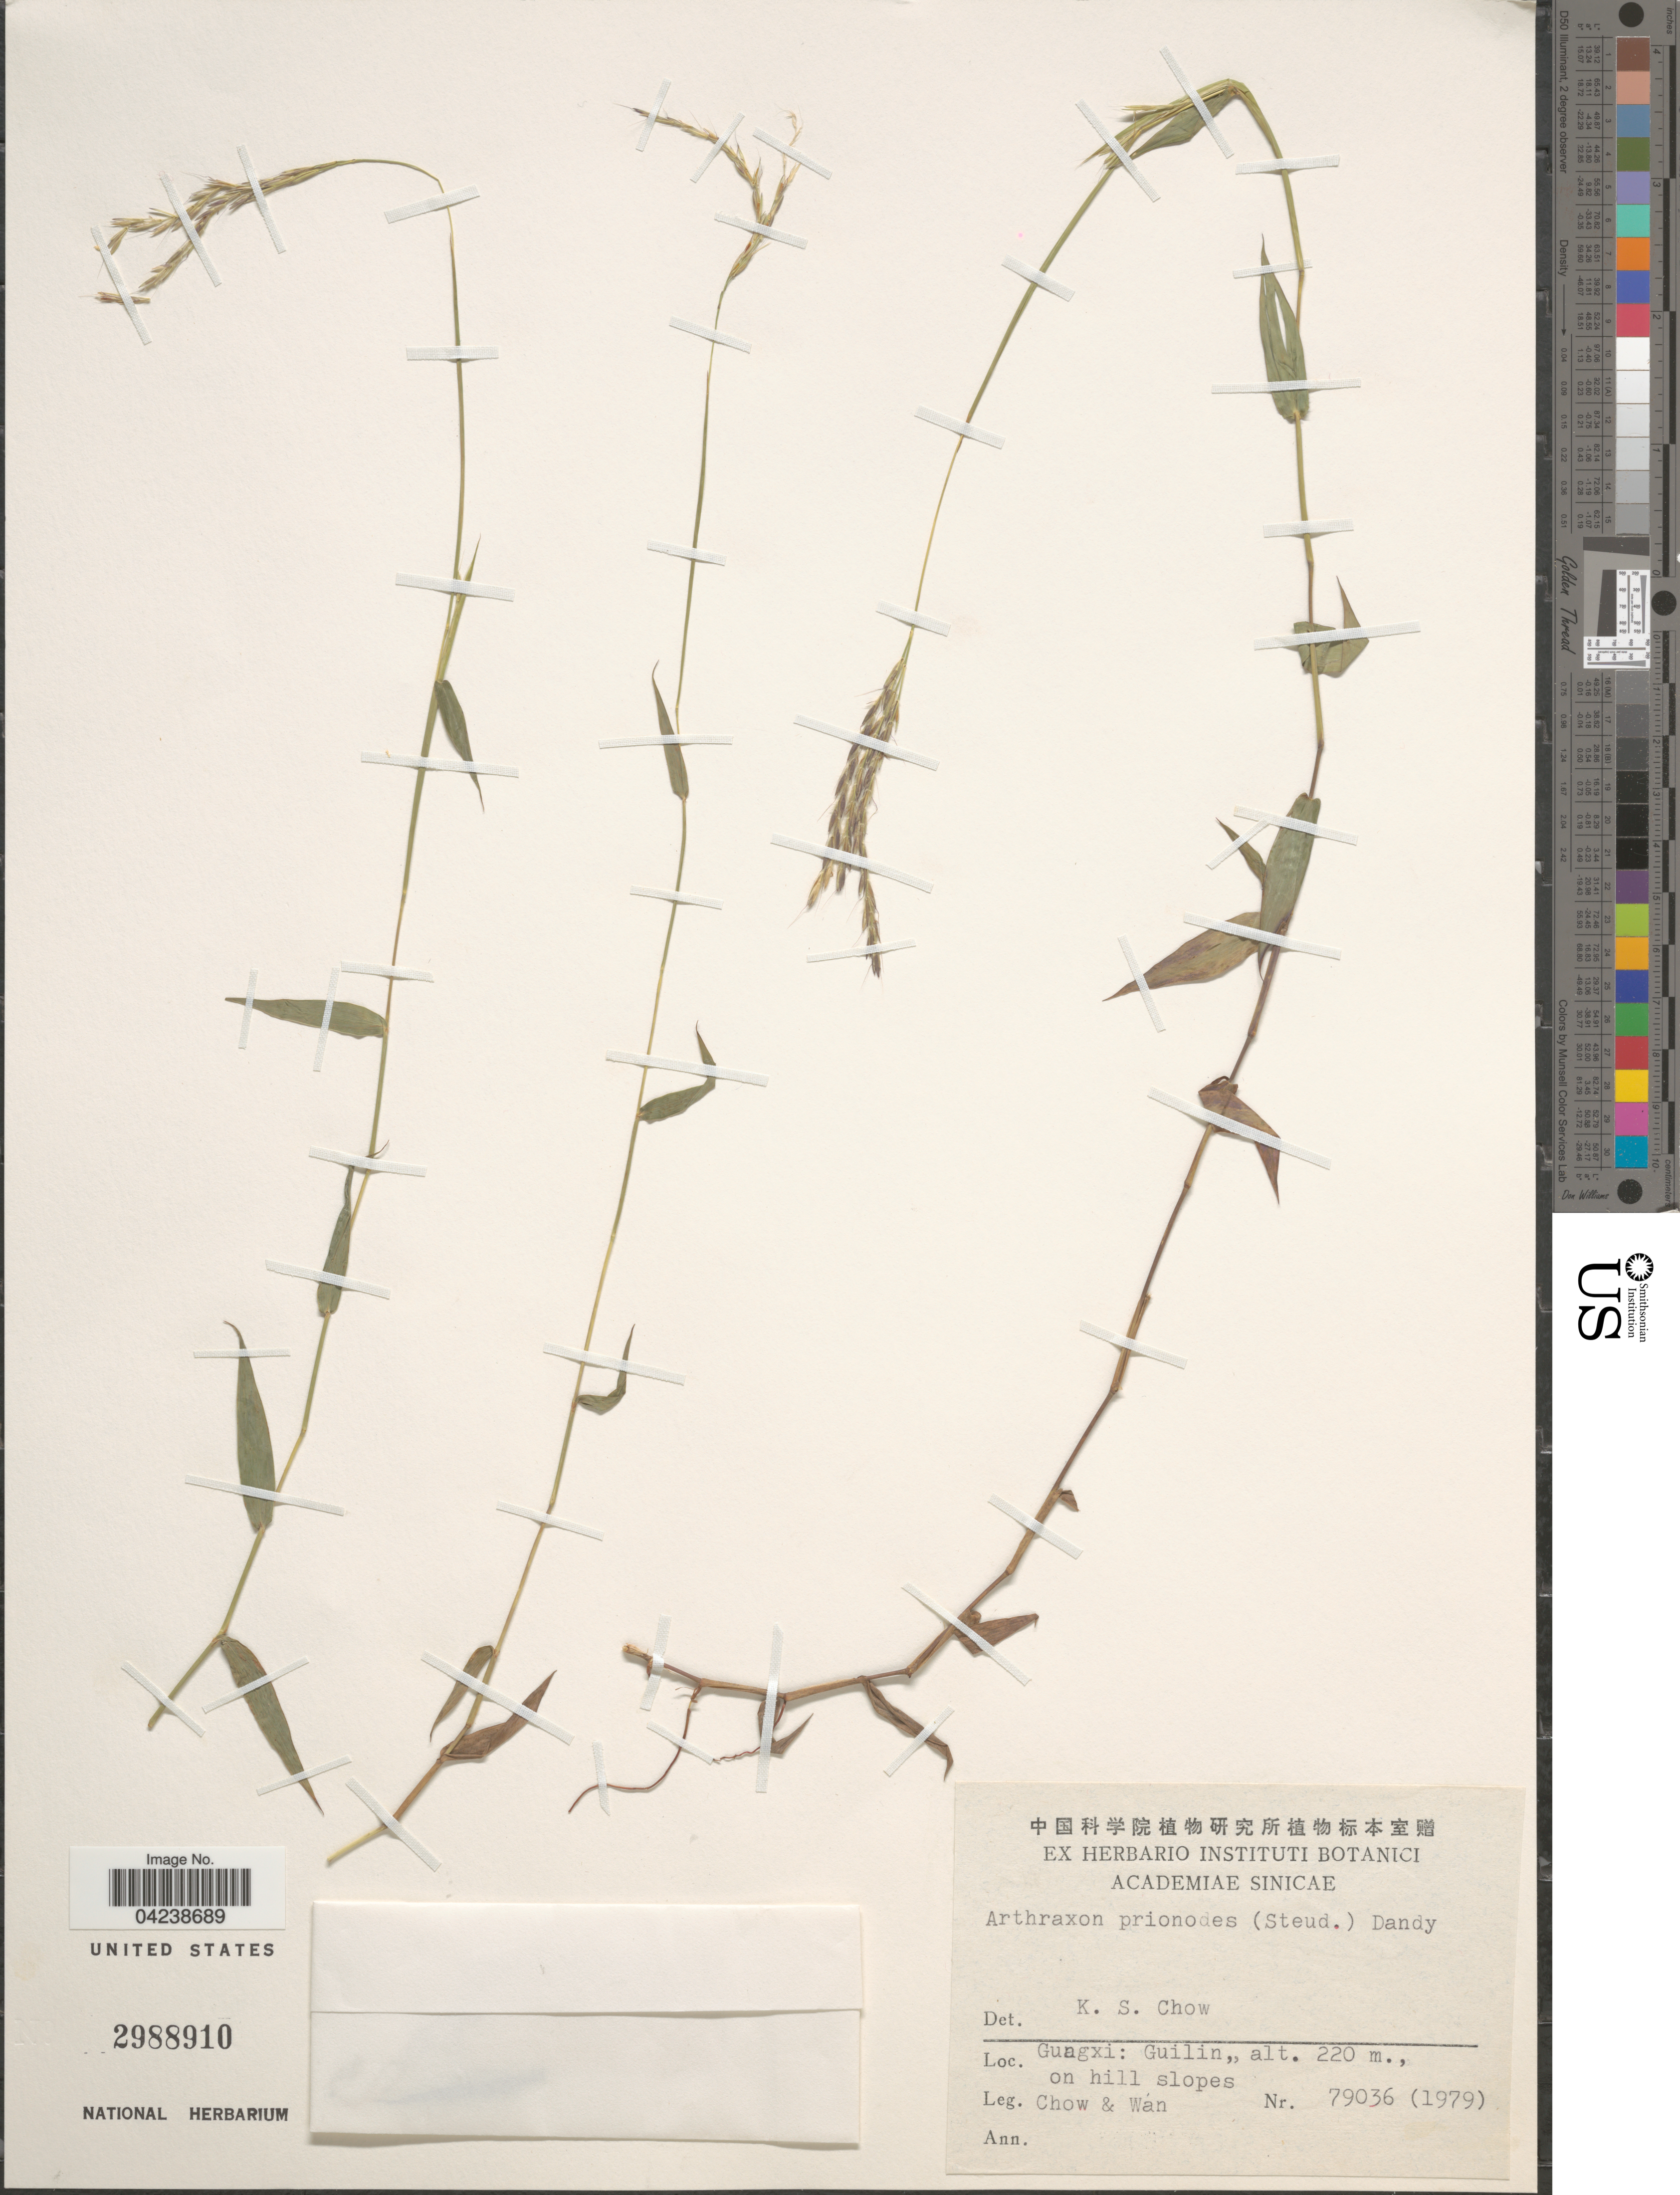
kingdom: Plantae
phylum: Tracheophyta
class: Liliopsida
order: Poales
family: Poaceae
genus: Arthraxon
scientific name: Arthraxon prionodes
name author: (Steud.) Dandy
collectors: Chow, -- & -. Wan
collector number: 79036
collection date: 1979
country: China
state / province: Guangxi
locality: Guilin, on hill slopes.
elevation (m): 220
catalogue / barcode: US 2988910